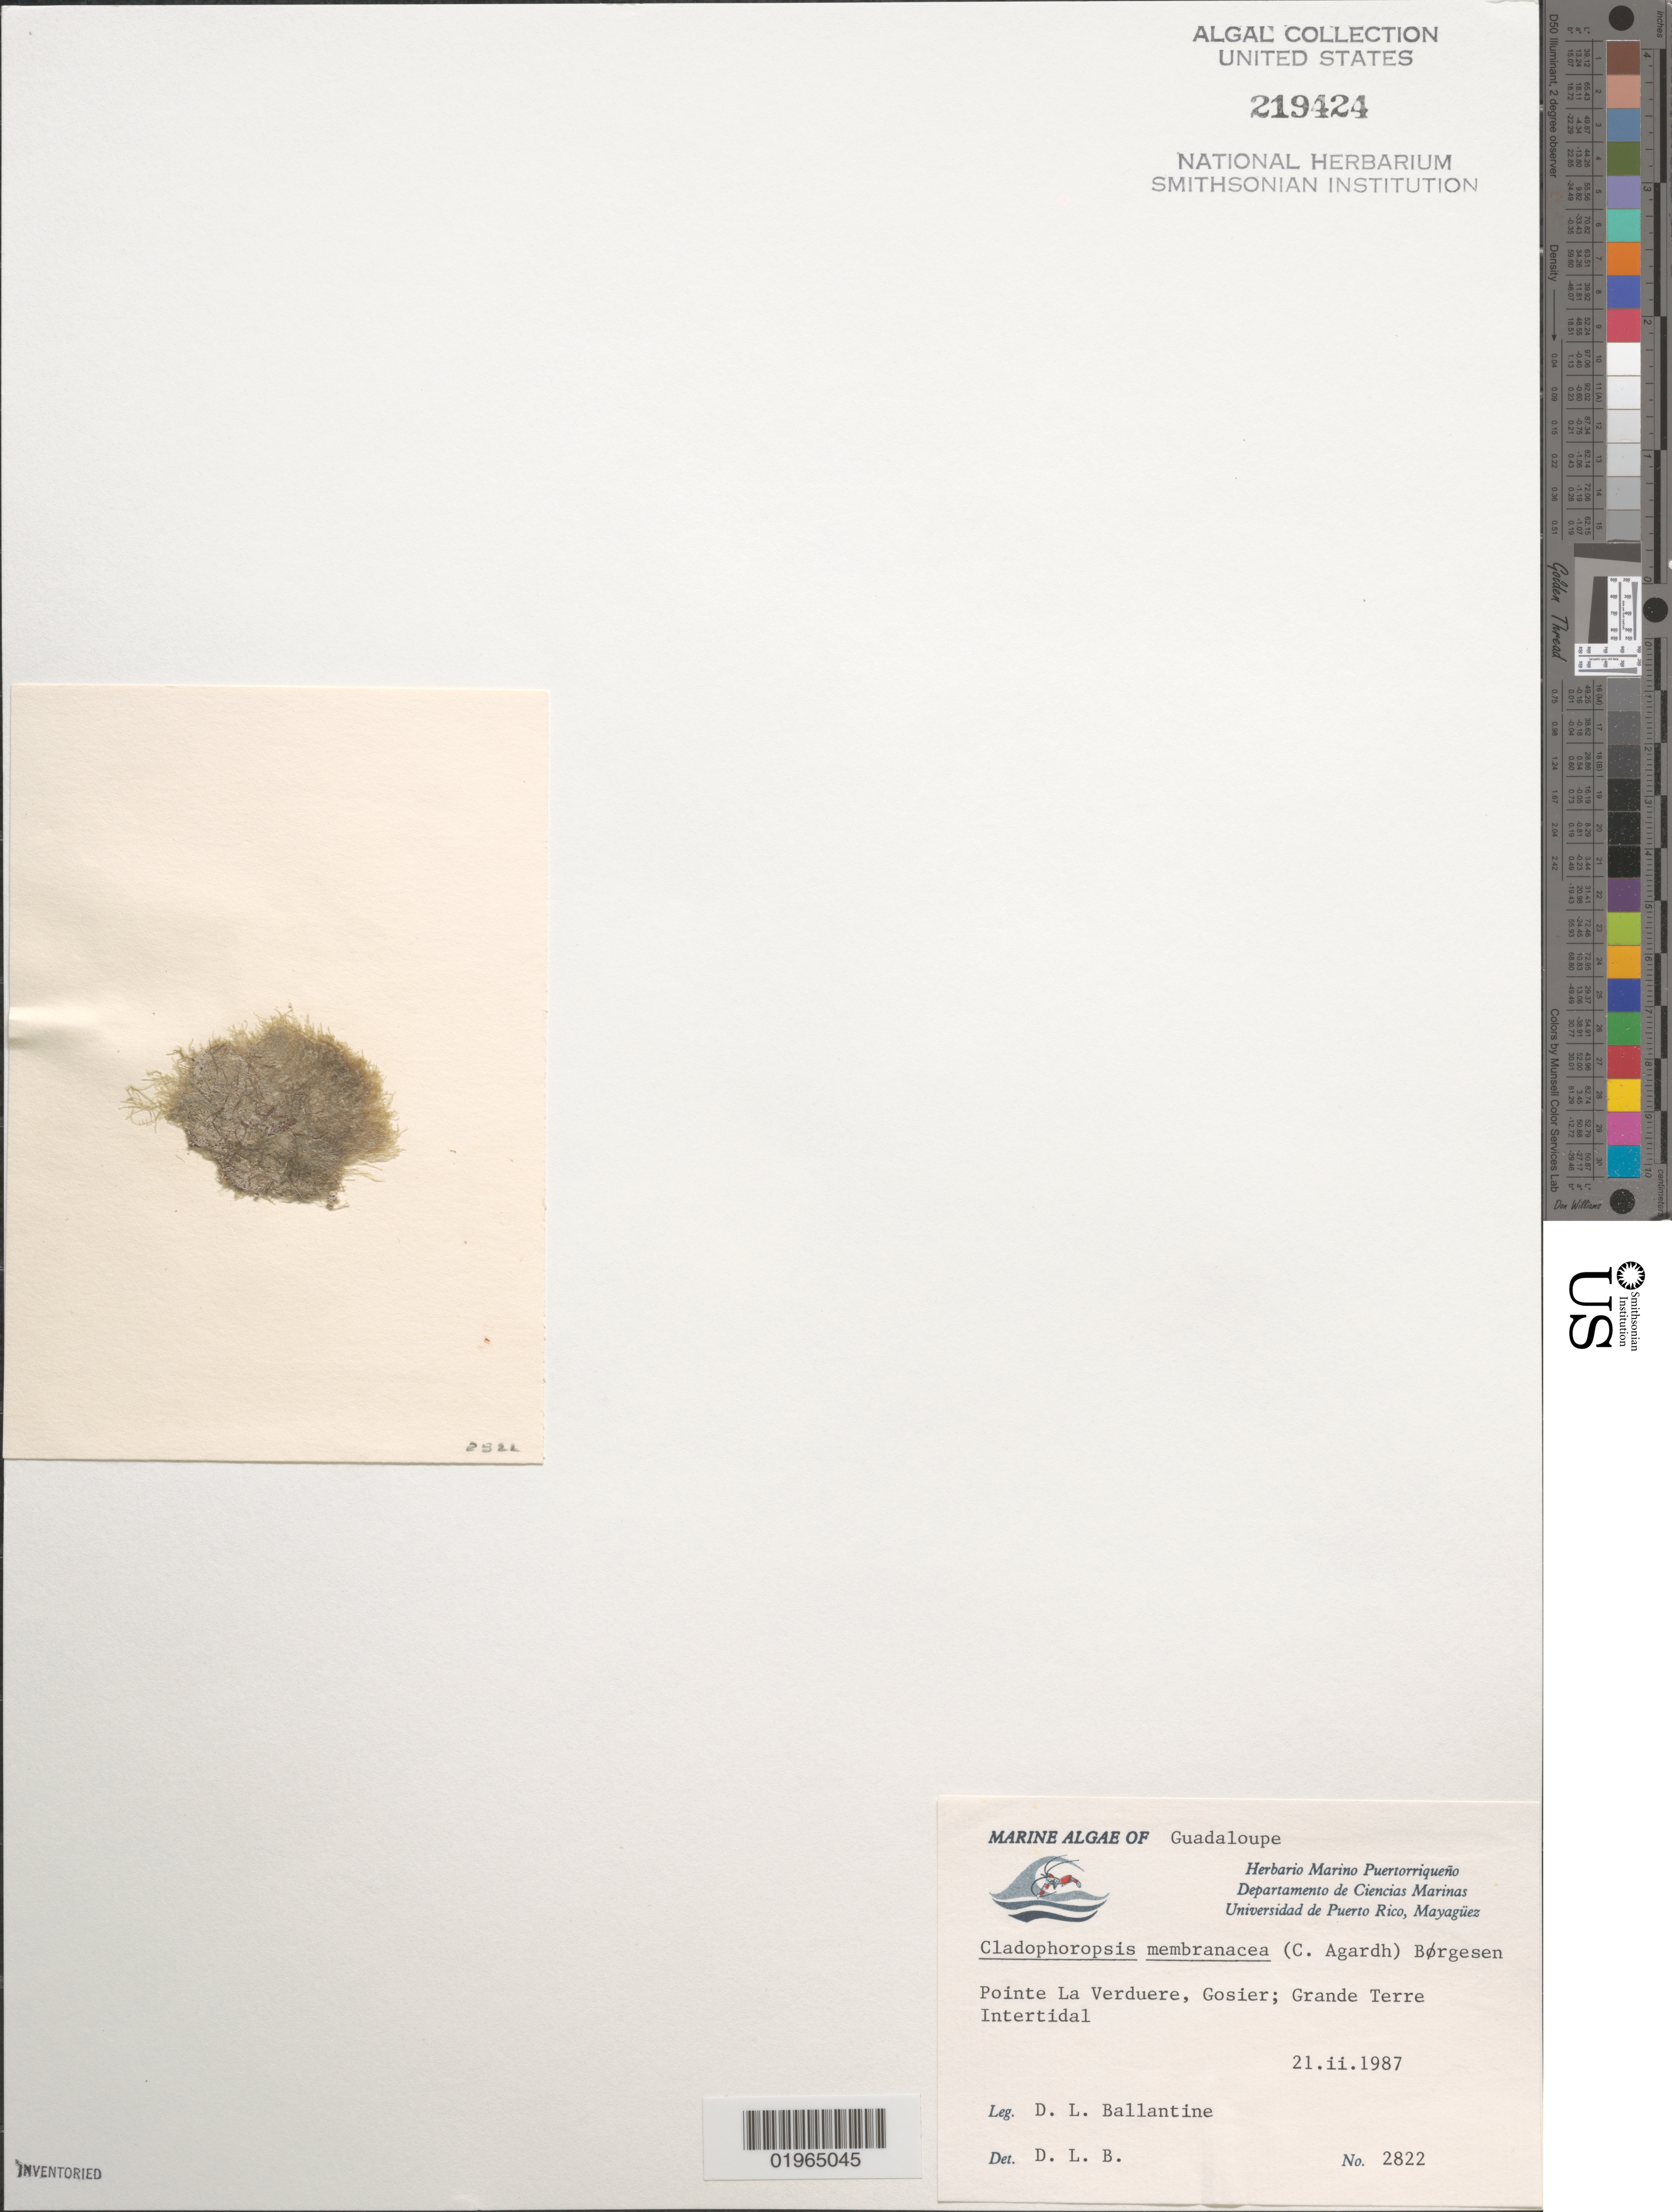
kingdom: Plantae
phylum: Chlorophyta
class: Ulvophyceae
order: Siphonocladales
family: Boodleaceae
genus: Cladophoropsis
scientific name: Cladophoropsis membranacea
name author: (Hofman-Bang) Børgesen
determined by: Ballantine, D. L.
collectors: D.L. Ballantine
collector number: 2822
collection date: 1987-02-21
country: Guadeloupe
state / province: Grande Terre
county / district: Gosier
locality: Pointe La Verduere. Intertidal.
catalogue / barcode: US 219424